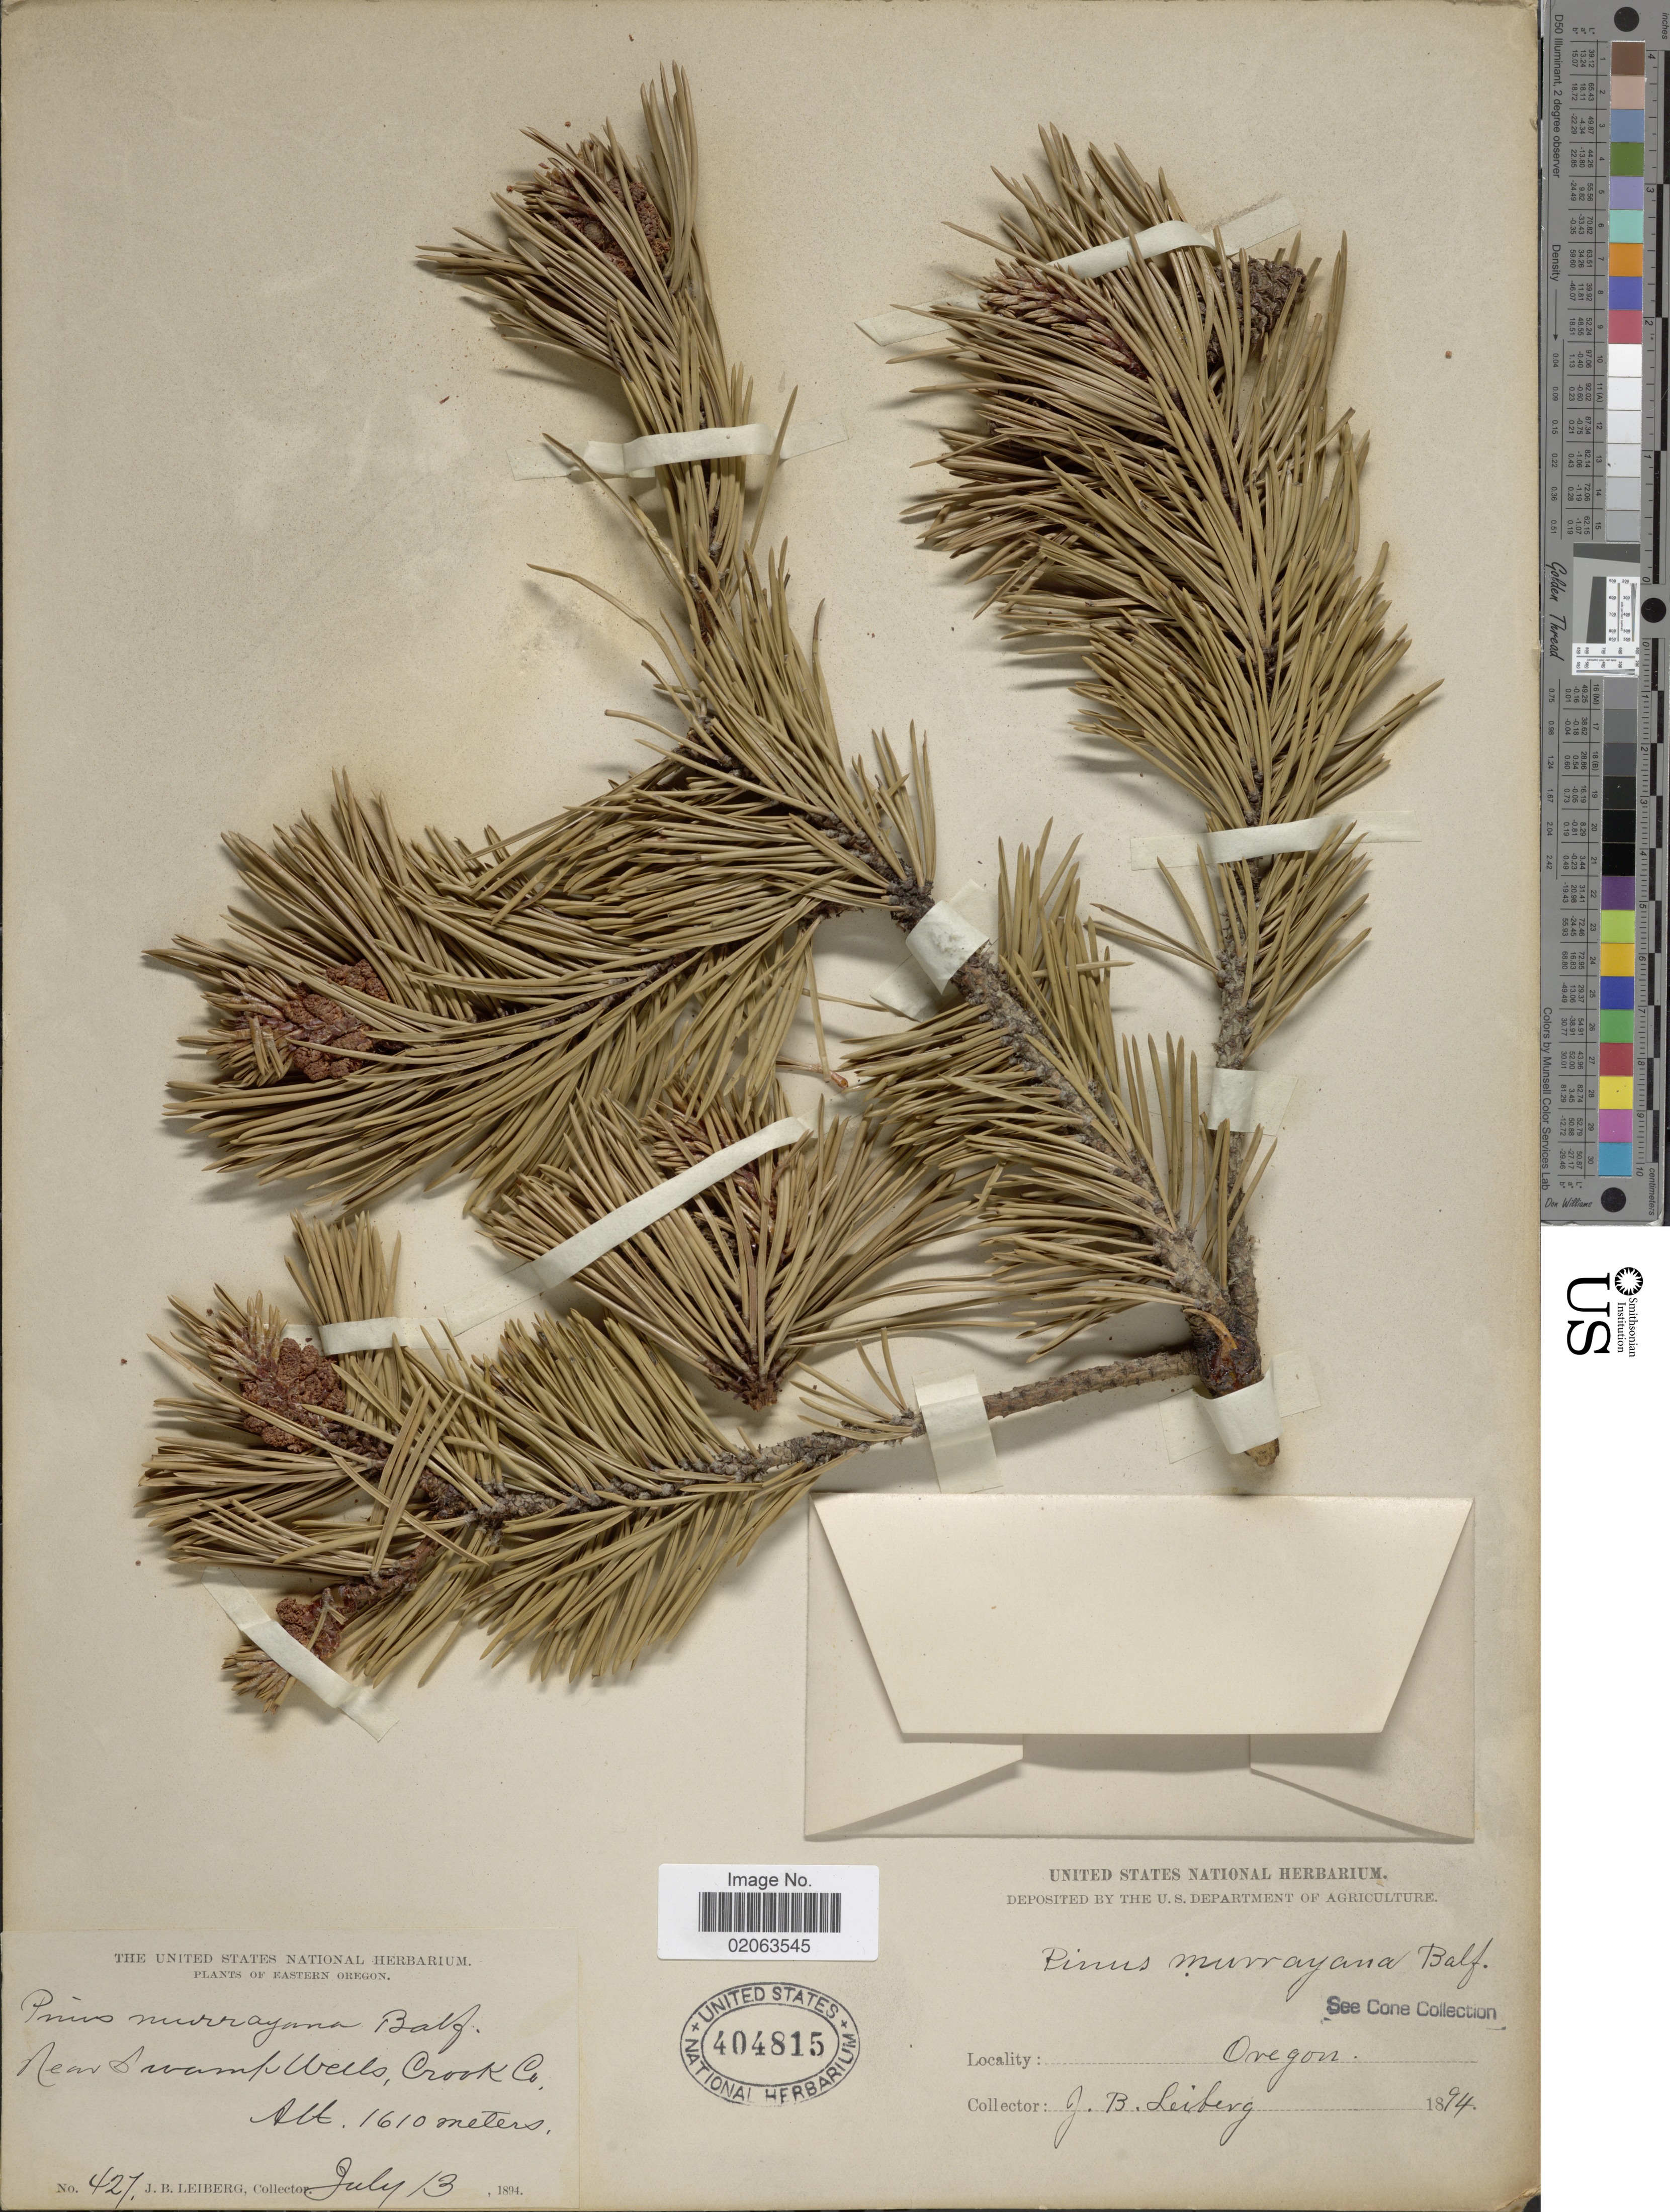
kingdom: Plantae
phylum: Tracheophyta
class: Pinopsida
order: Pinales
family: Pinaceae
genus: Pinus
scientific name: Pinus contorta var. latifolia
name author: Engelm. ex S. Watson in C. King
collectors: J. B. Leiberg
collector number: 427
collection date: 1894-07-13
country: United States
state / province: Oregon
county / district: Crook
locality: Oregon. Near Swamp Wells, Crook Co.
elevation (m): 1610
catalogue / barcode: US 404815